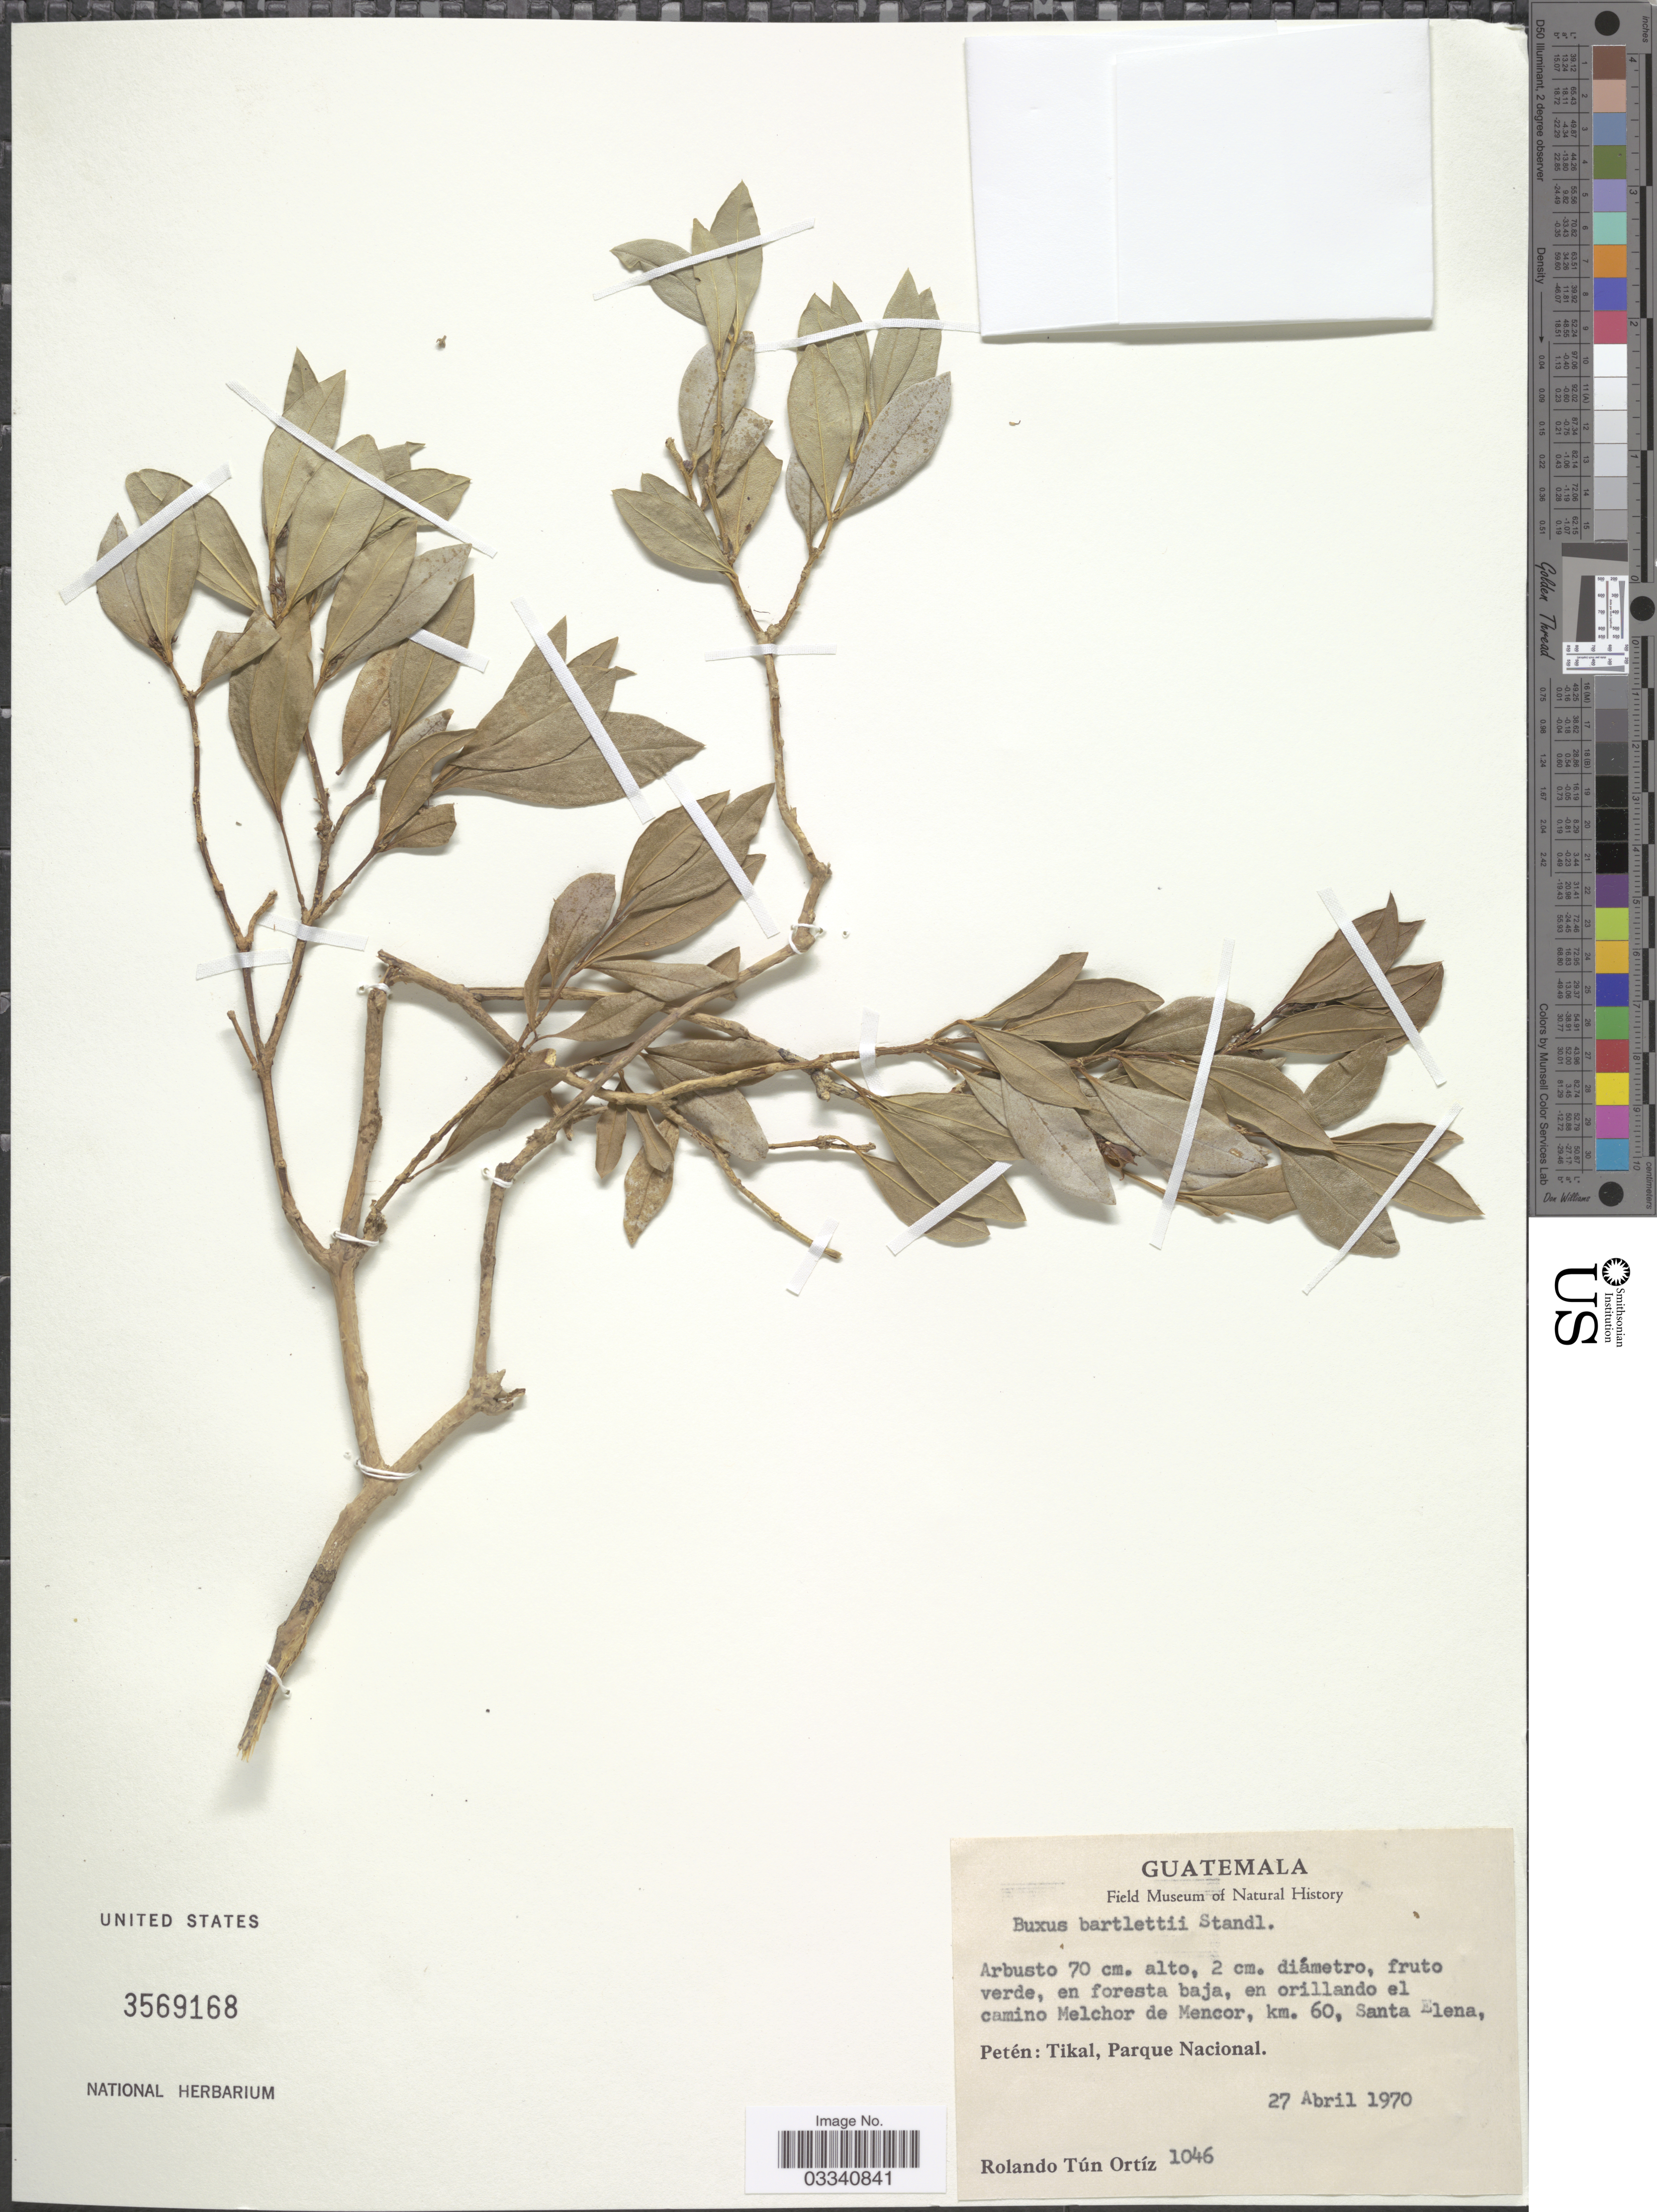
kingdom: Plantae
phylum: Tracheophyta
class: Magnoliopsida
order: Buxales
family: Buxaceae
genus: Buxus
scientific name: Buxus bartlettii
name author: Standl.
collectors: R. Ortiz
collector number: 1046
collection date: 1970-04-27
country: Guatemala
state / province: El Petén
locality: En orillando el camino Melchor de Mencor, km. 60, Santa Elena. Petén: Tikal, Parque Nacional.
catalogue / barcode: US 3569168